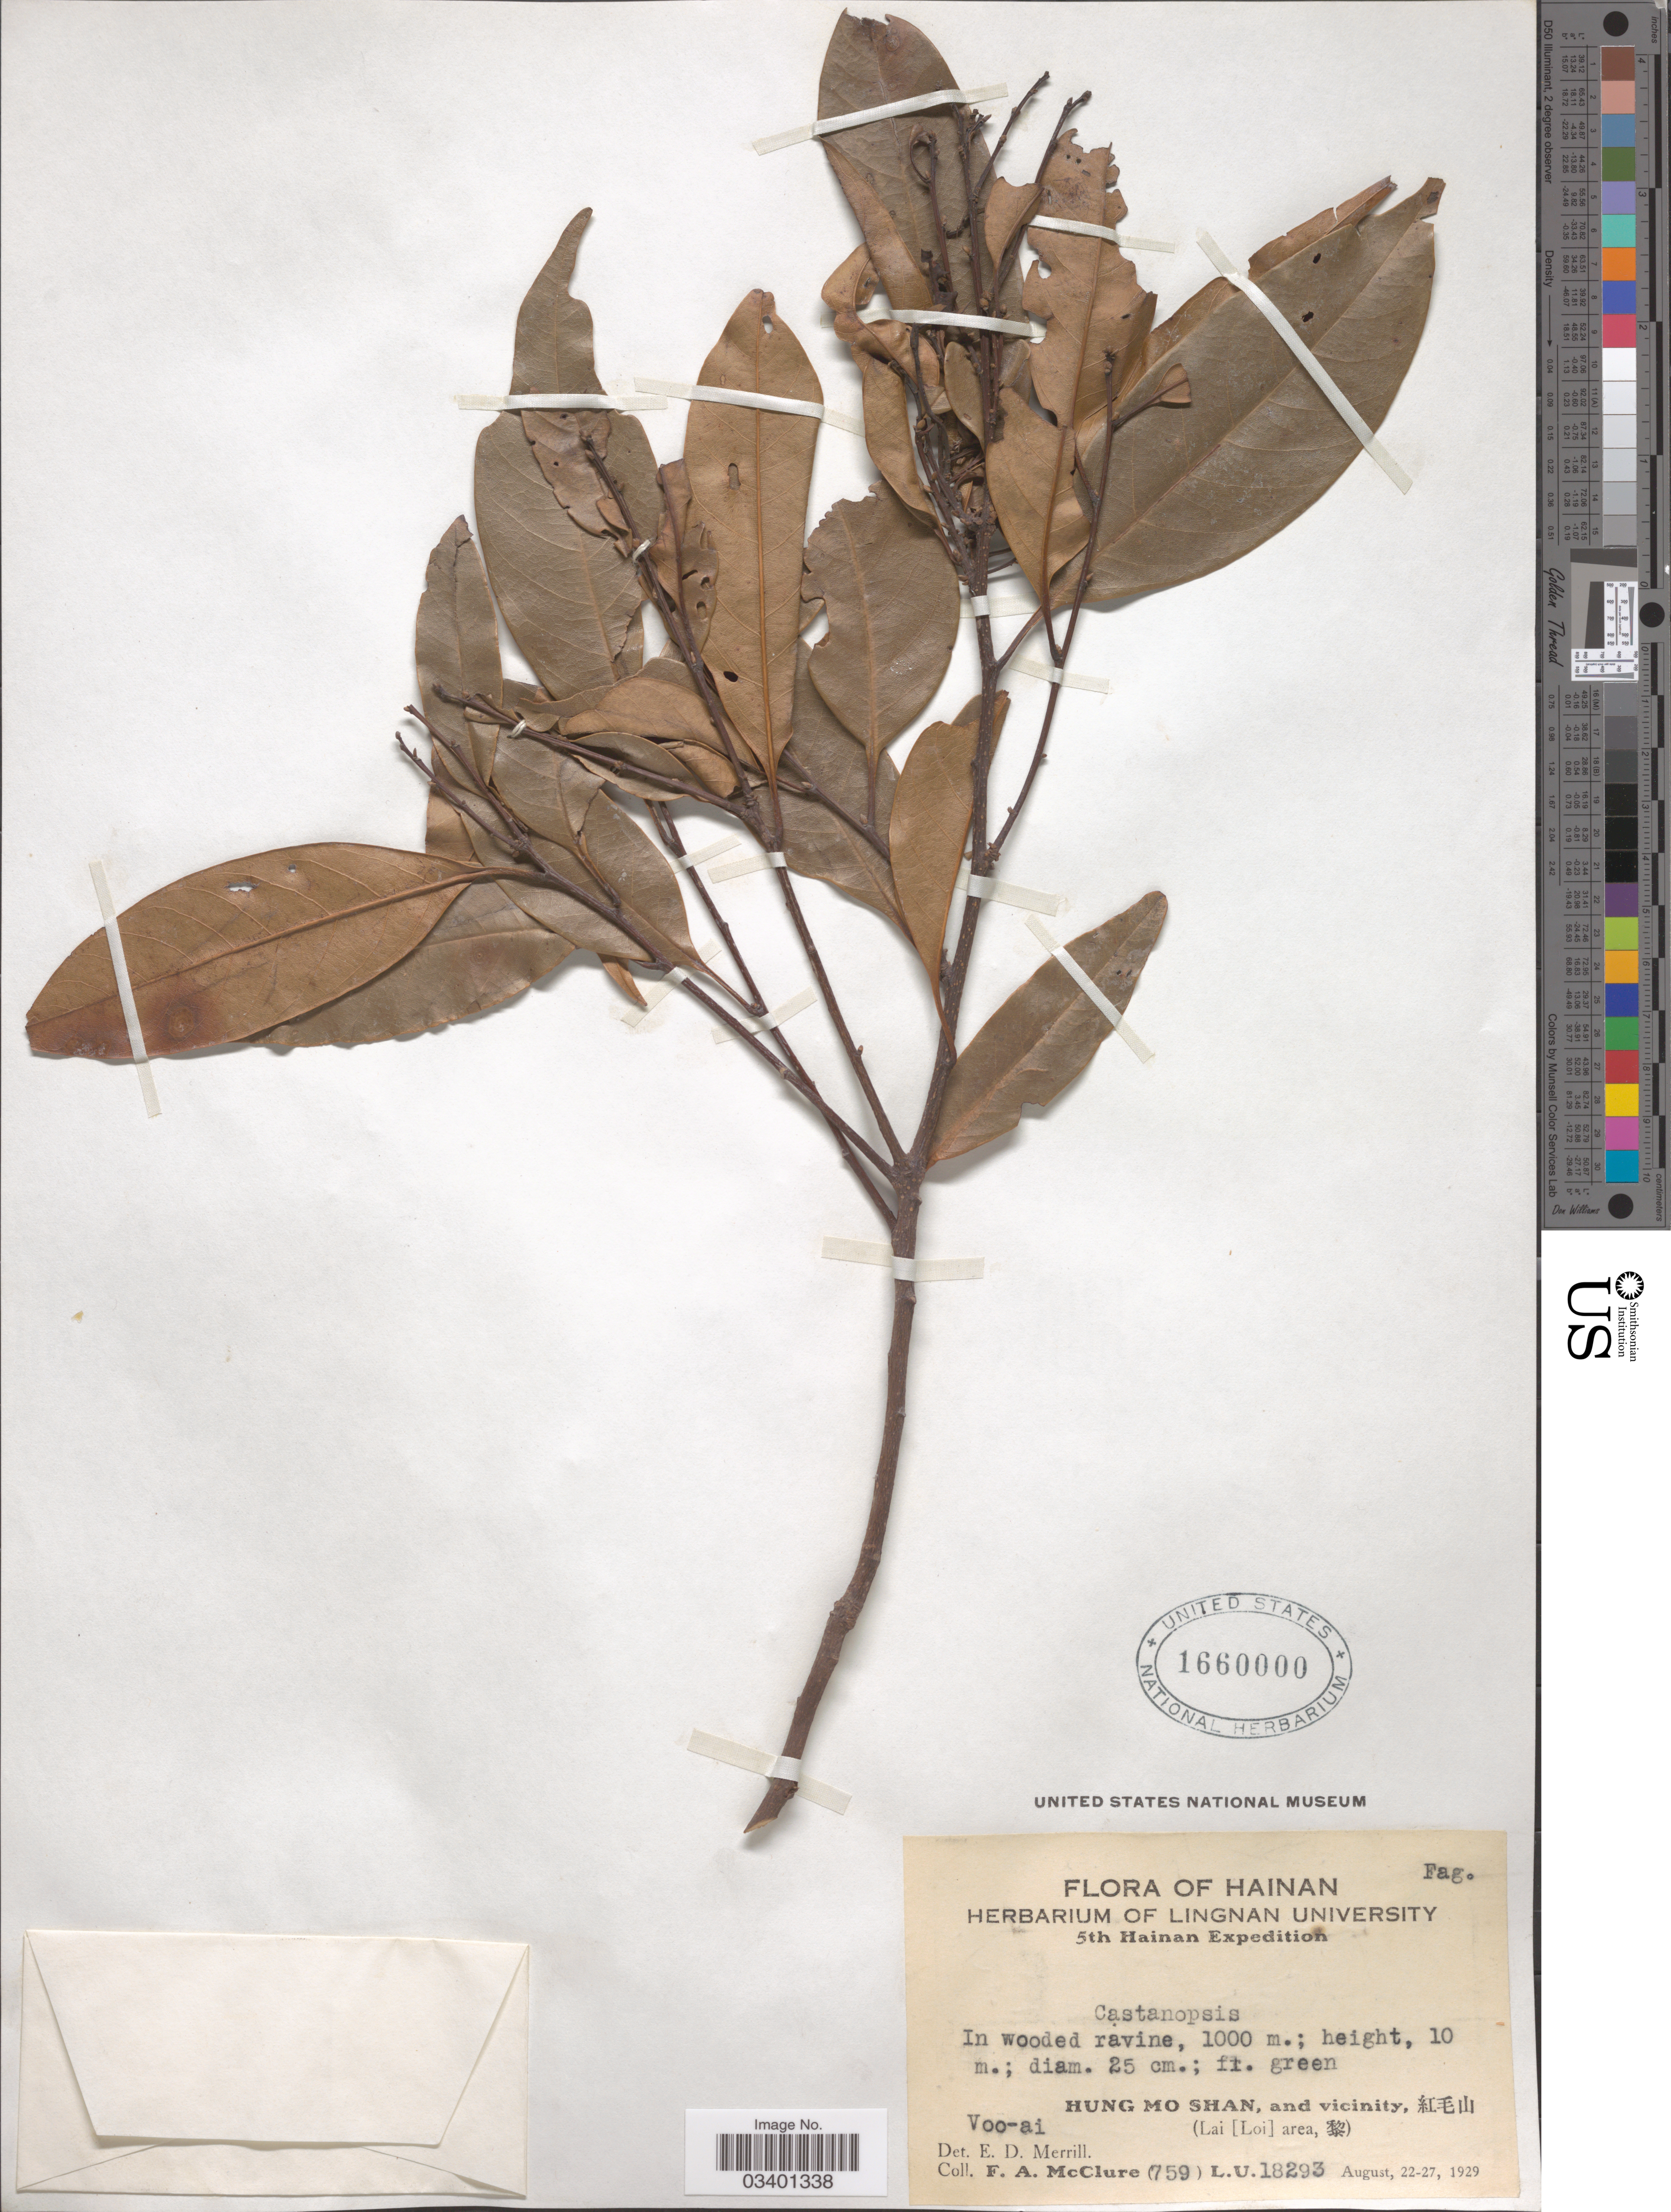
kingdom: Plantae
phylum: Tracheophyta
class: Magnoliopsida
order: Fagales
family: Fagaceae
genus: Castanopsis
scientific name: Castanopsis sp.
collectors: F. A. McClure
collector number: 759L.U.18293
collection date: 1929-08-22/1929-08-27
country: China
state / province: Hainan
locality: In wooded ravine. Hung Mo Shan, and vicinity X. (Lai [Loi] area, X). Voo-ai.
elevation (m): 1000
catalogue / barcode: US 1660000